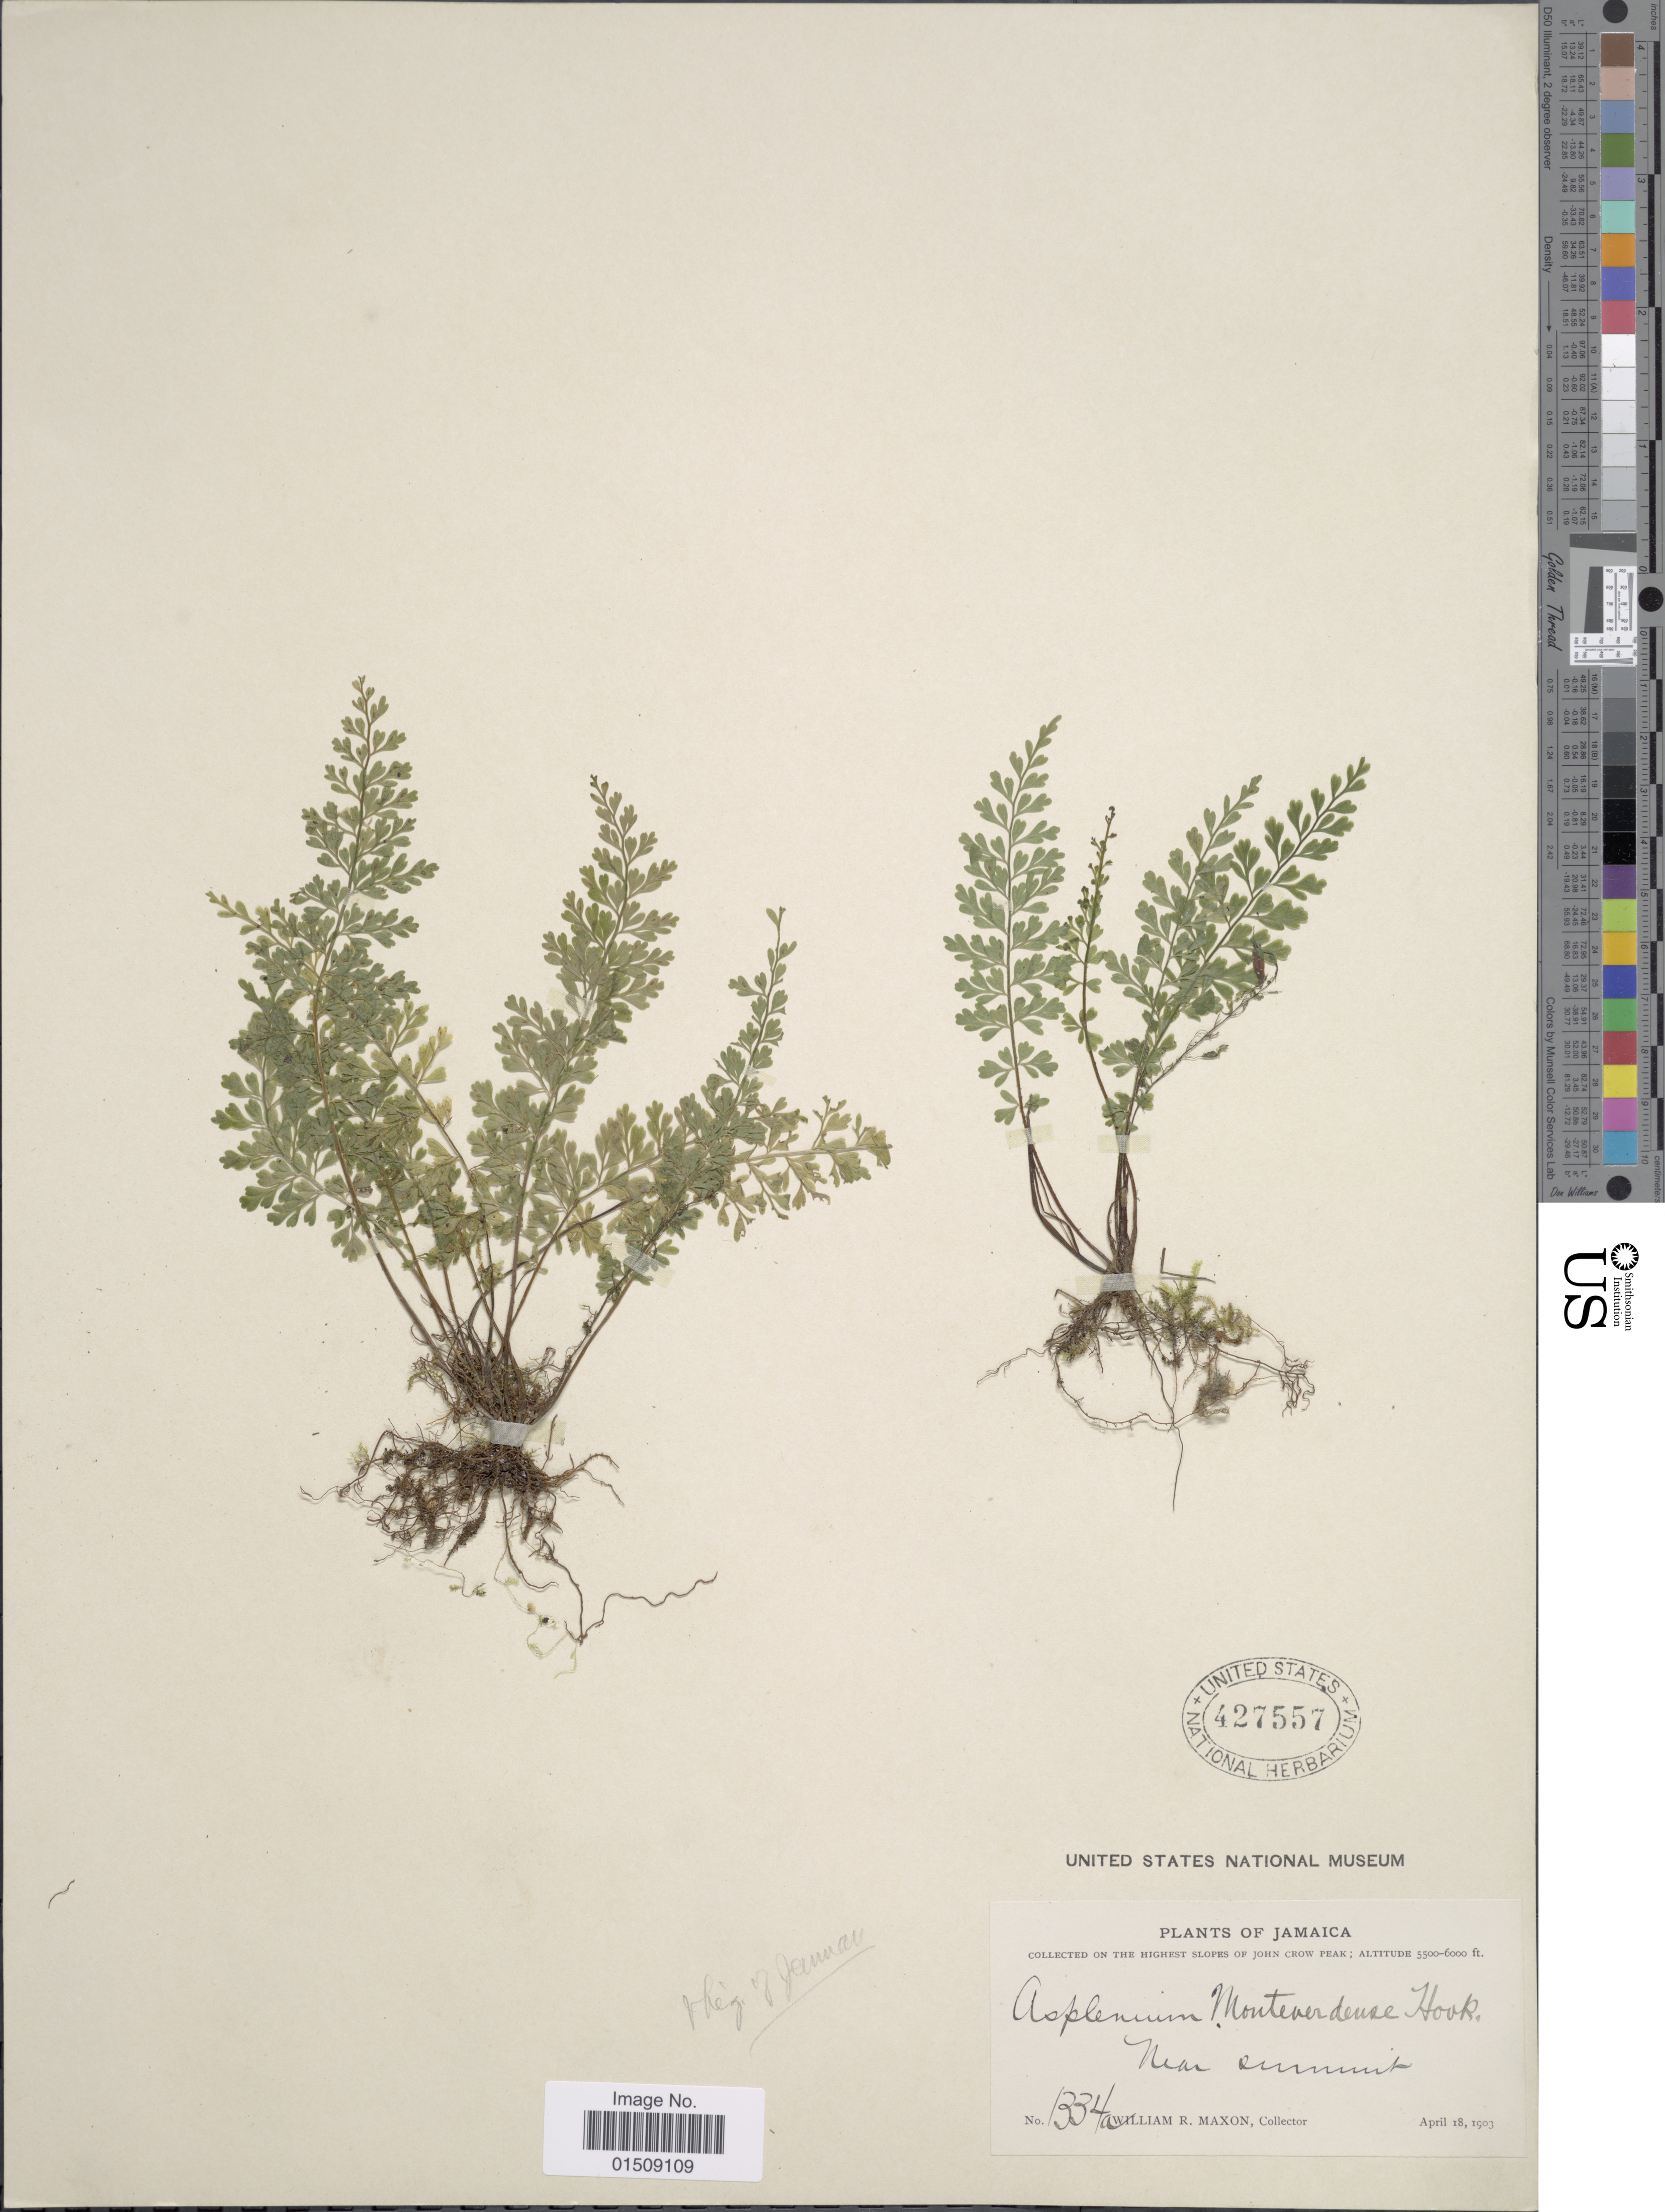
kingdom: Plantae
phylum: Tracheophyta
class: Polypodiopsida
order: Polypodiales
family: Aspleniaceae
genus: Asplenium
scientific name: Asplenium myriophyllum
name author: (Sw.) C. Presl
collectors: W. R. Maxon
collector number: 1334a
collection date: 1903-04-18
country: Jamaica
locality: The highest slopes of John Crow Peak, Near summit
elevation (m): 1676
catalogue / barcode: US 427557